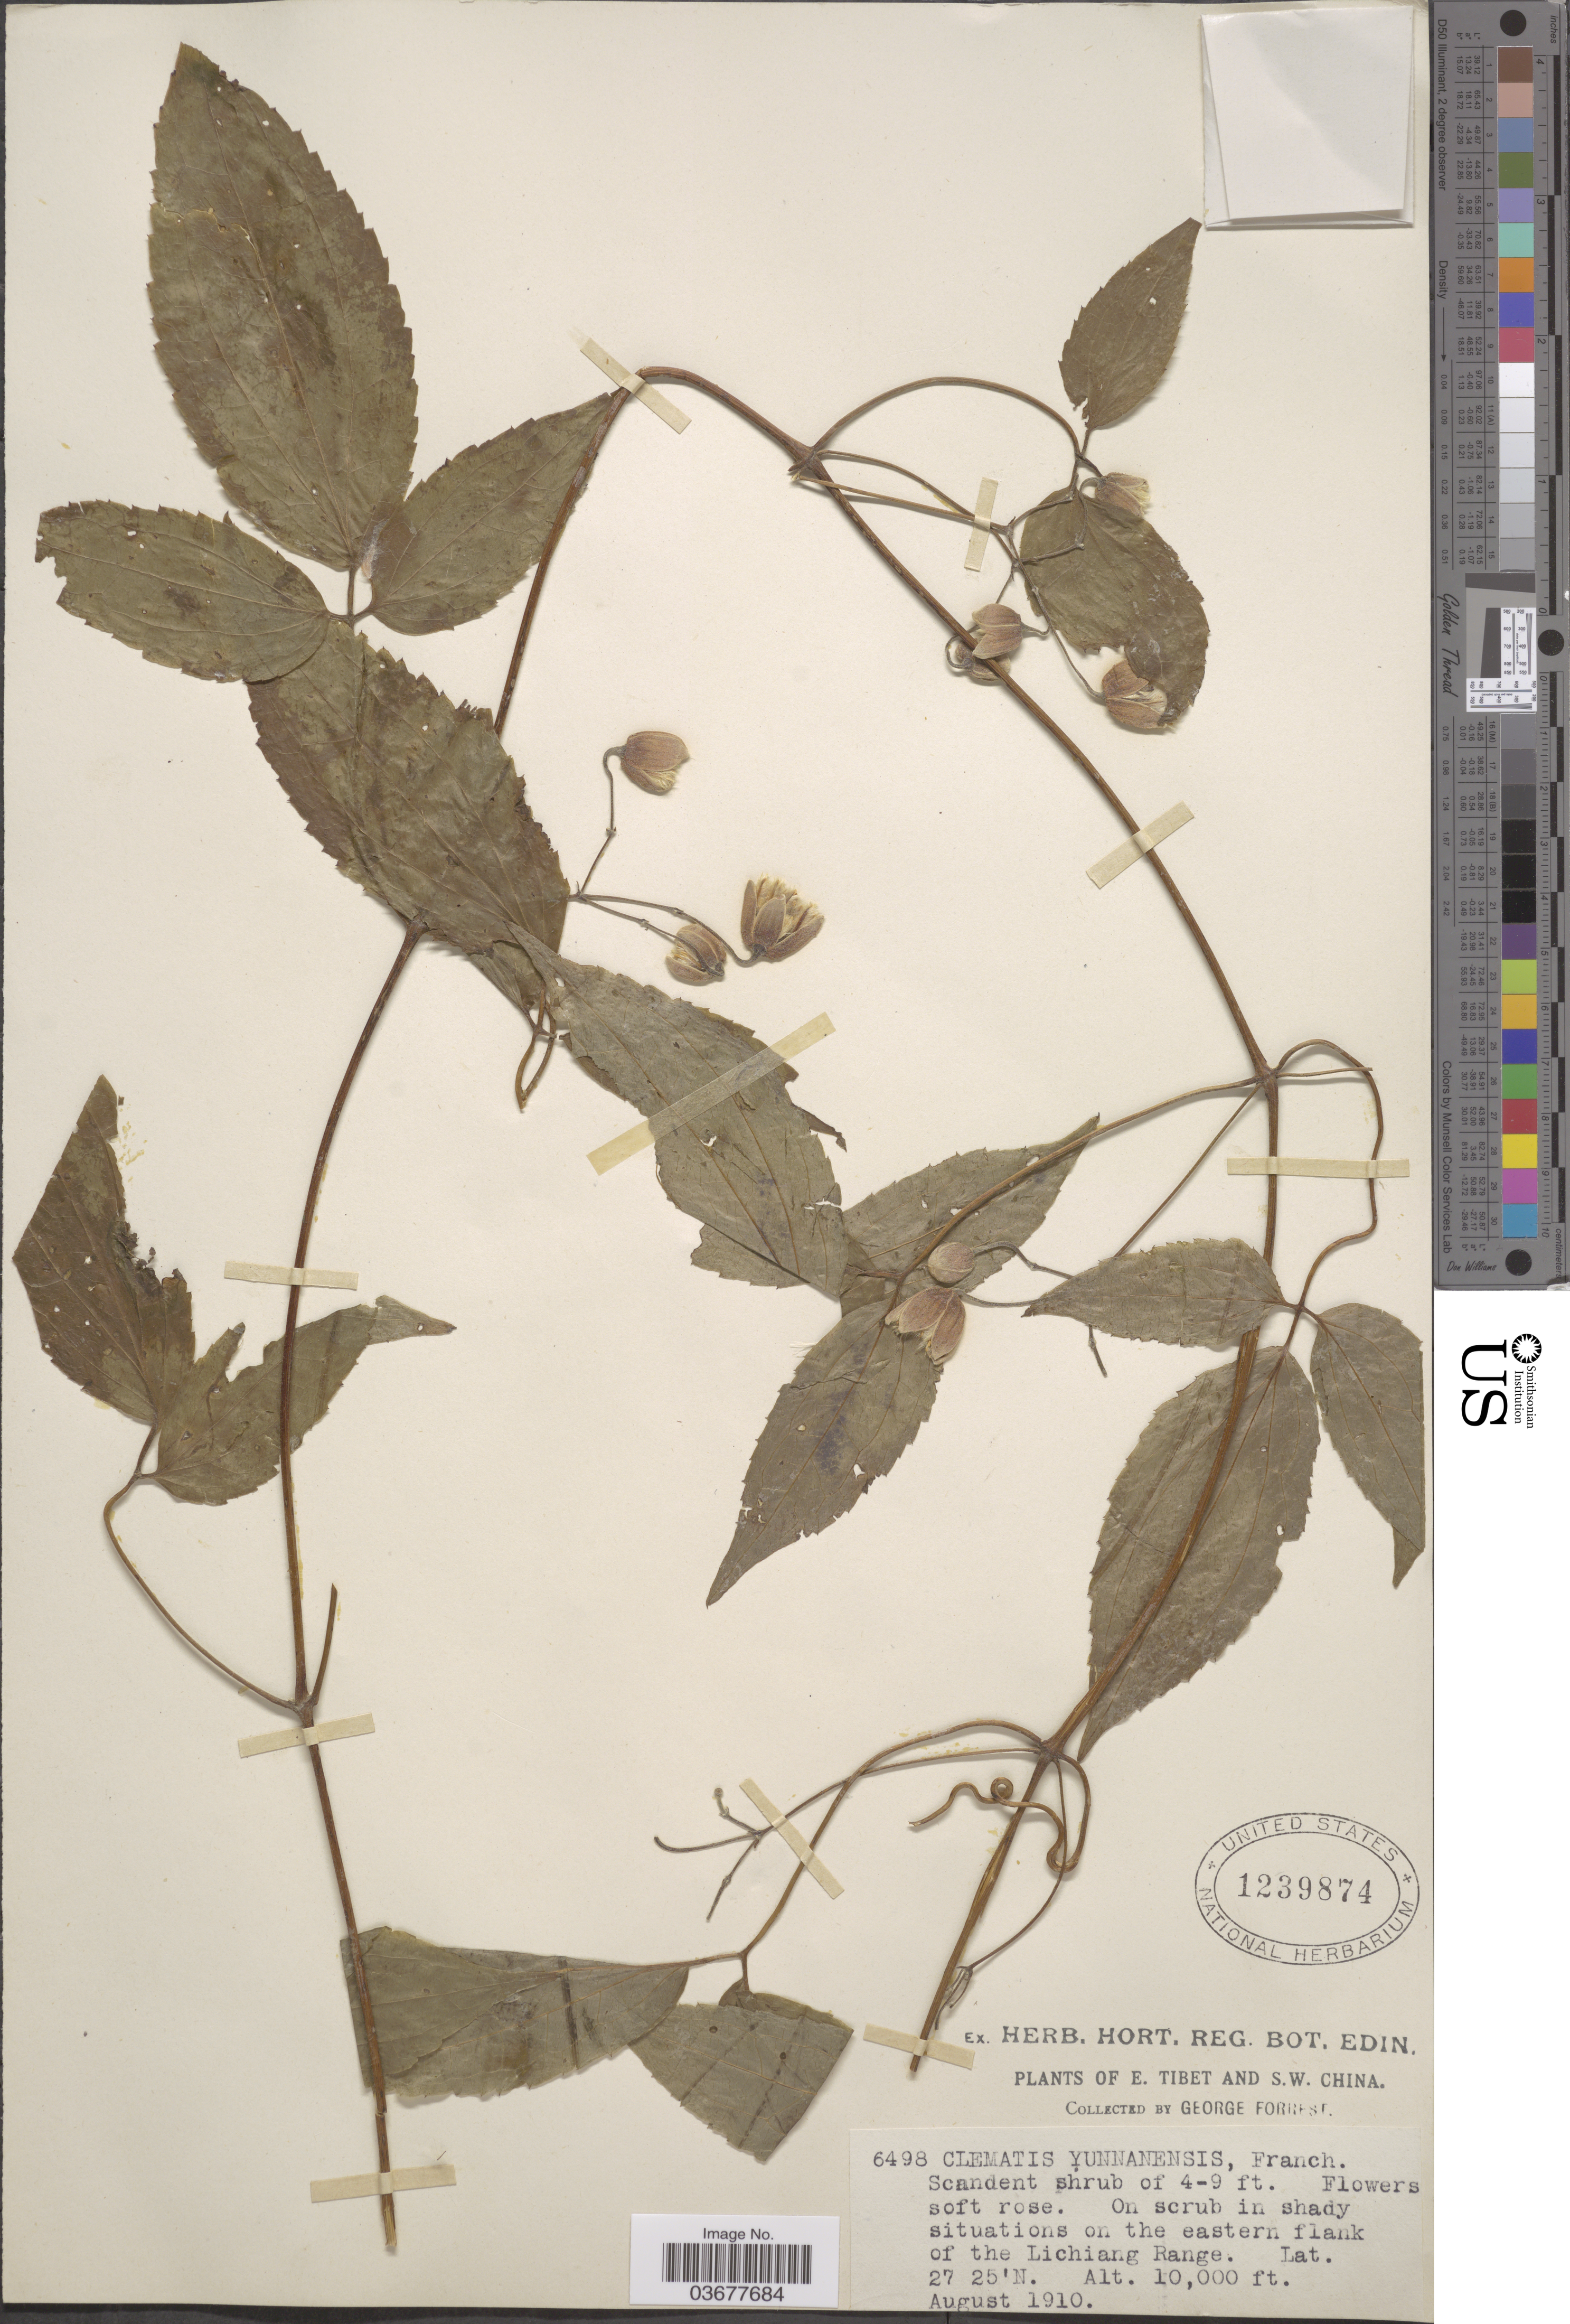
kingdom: Plantae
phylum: Tracheophyta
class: Magnoliopsida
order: Ranunculales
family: Ranunculaceae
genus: Clematis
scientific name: Clematis yunnanensis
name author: Franch.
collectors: G. Forrest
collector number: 6498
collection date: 1910-08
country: China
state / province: Yunnan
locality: S.W. China. On the eastern flank of the Lichiang Range.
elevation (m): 3048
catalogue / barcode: US 1239874